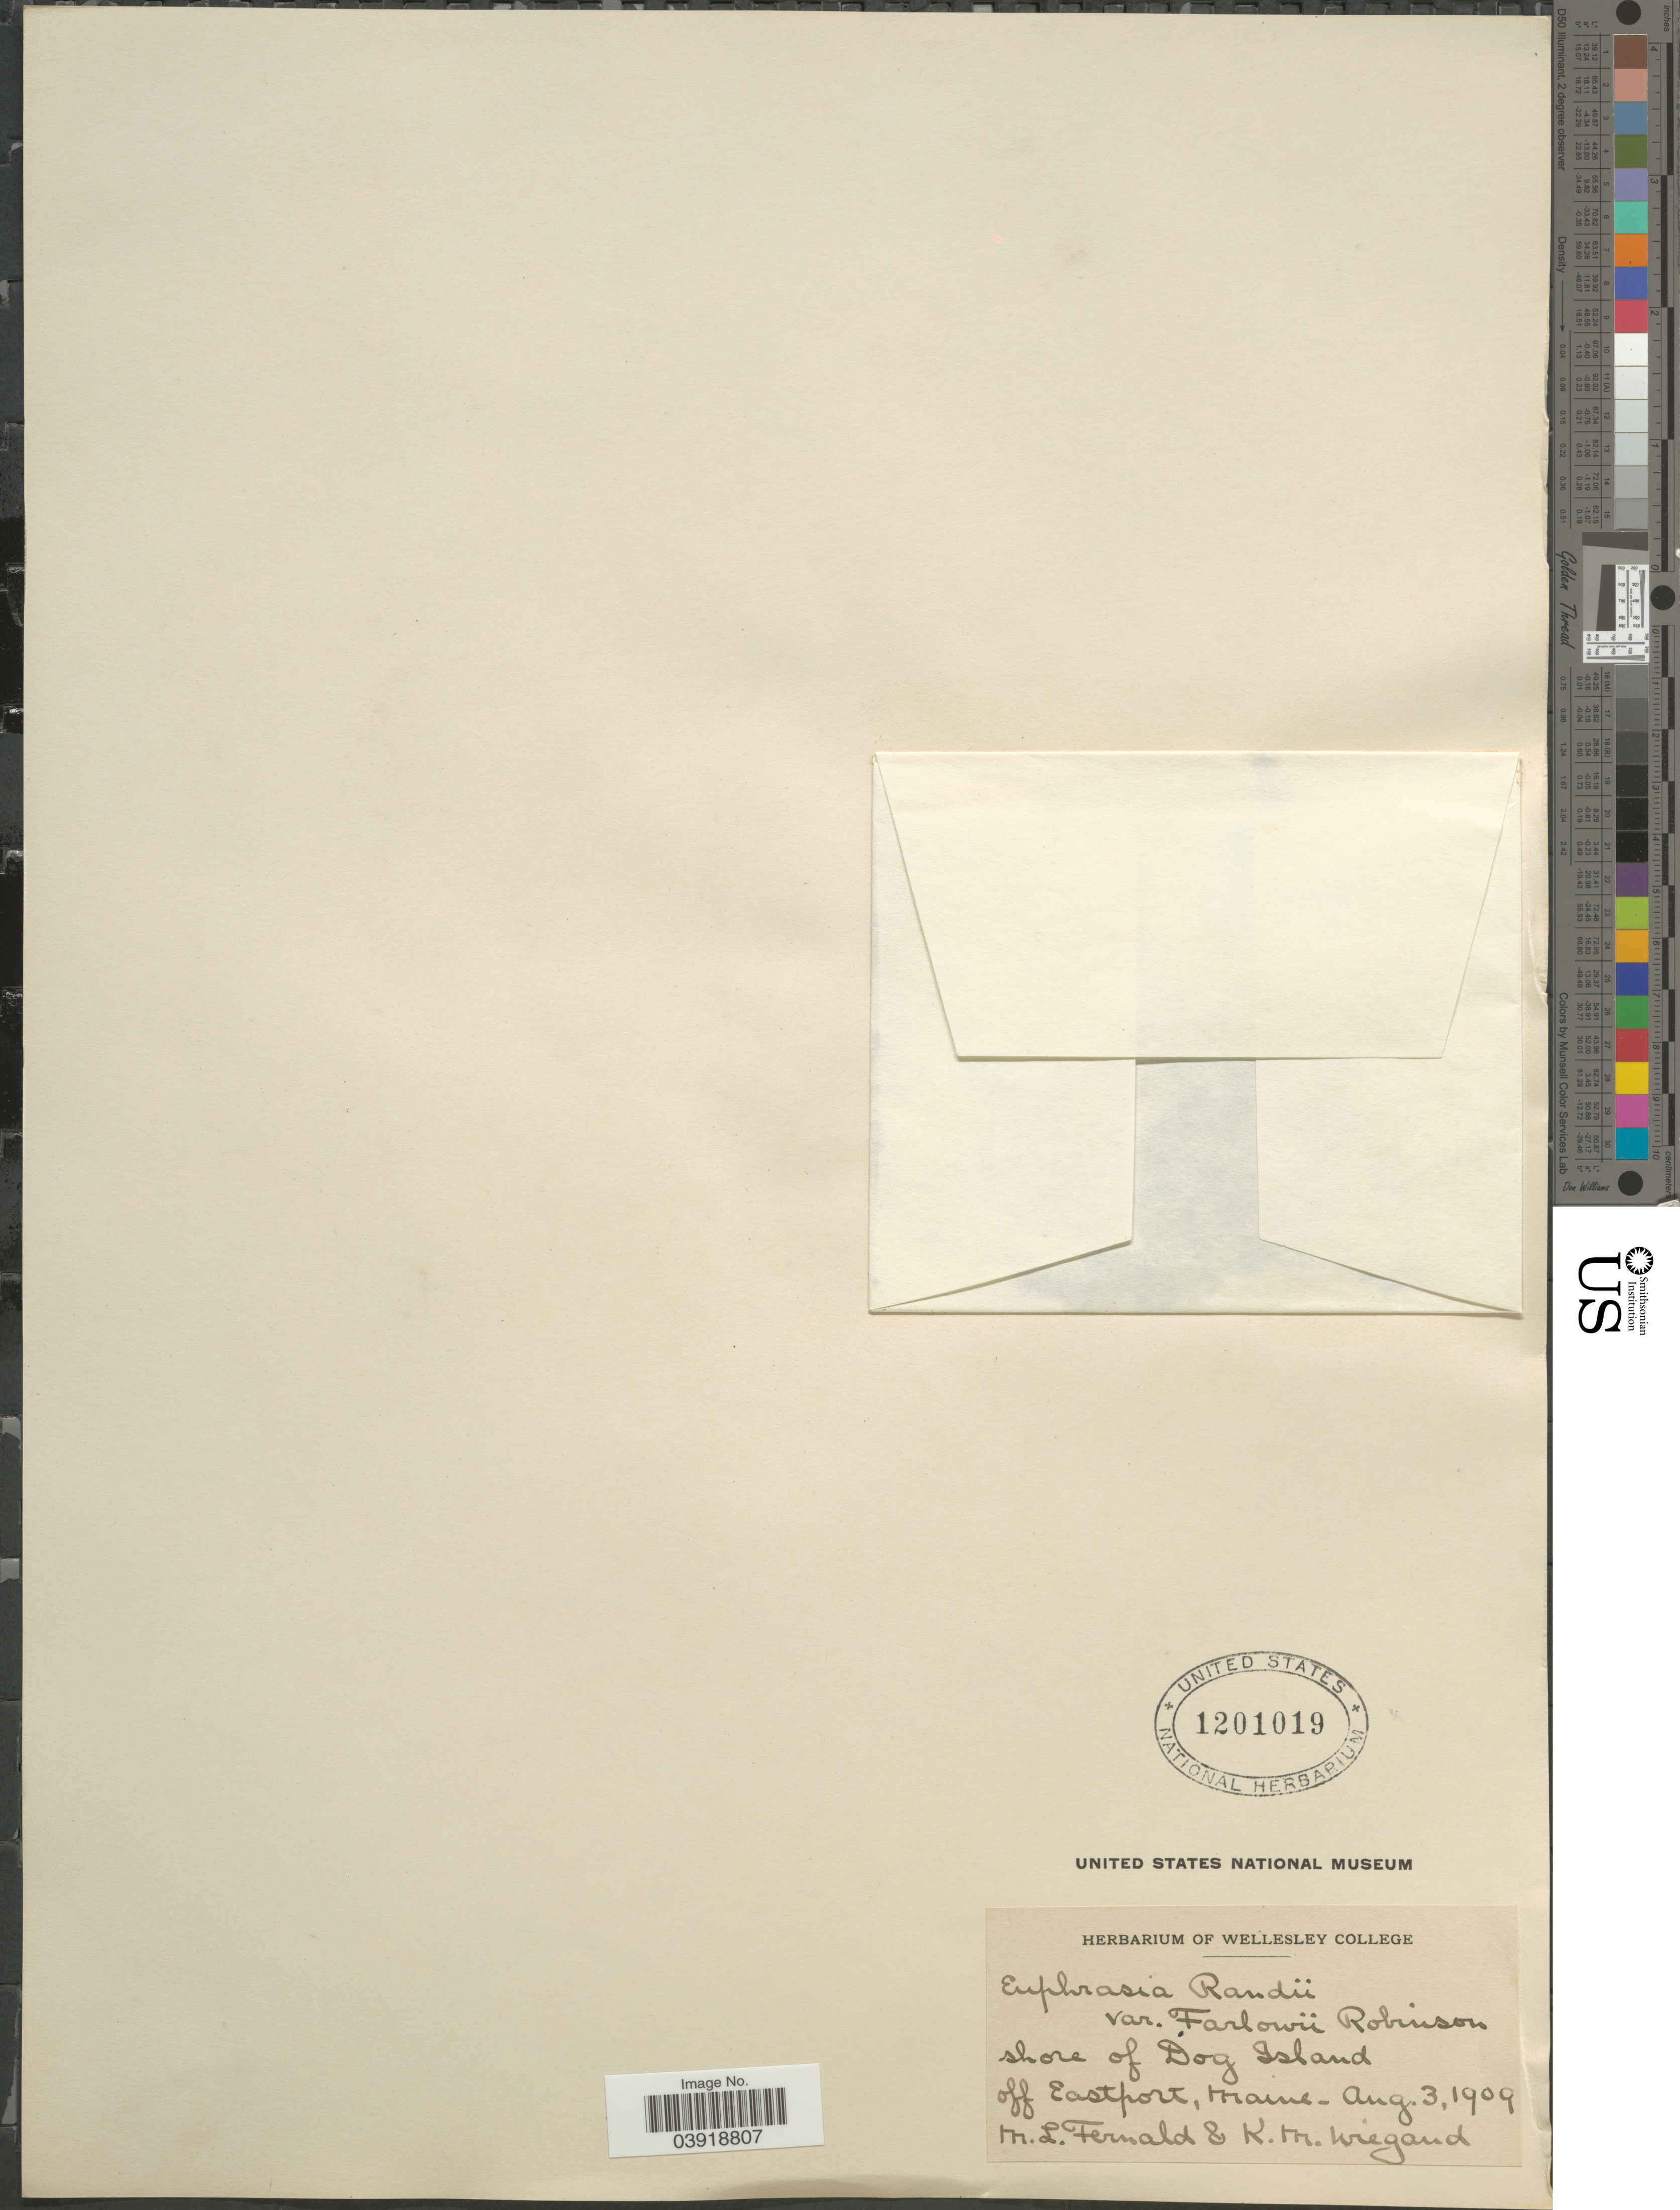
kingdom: Plantae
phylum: Tracheophyta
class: Magnoliopsida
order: Lamiales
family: Orobanchaceae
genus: Euphrasia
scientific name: Euphrasia purpurea var. farlowii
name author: (B.L. Rob.) Fernald & Wiegand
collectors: M. L. Fernald & K. M. Wiegand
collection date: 1909-08-03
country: United States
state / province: Maine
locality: Shore of Dog Island off Eastport.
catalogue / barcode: US 1201019